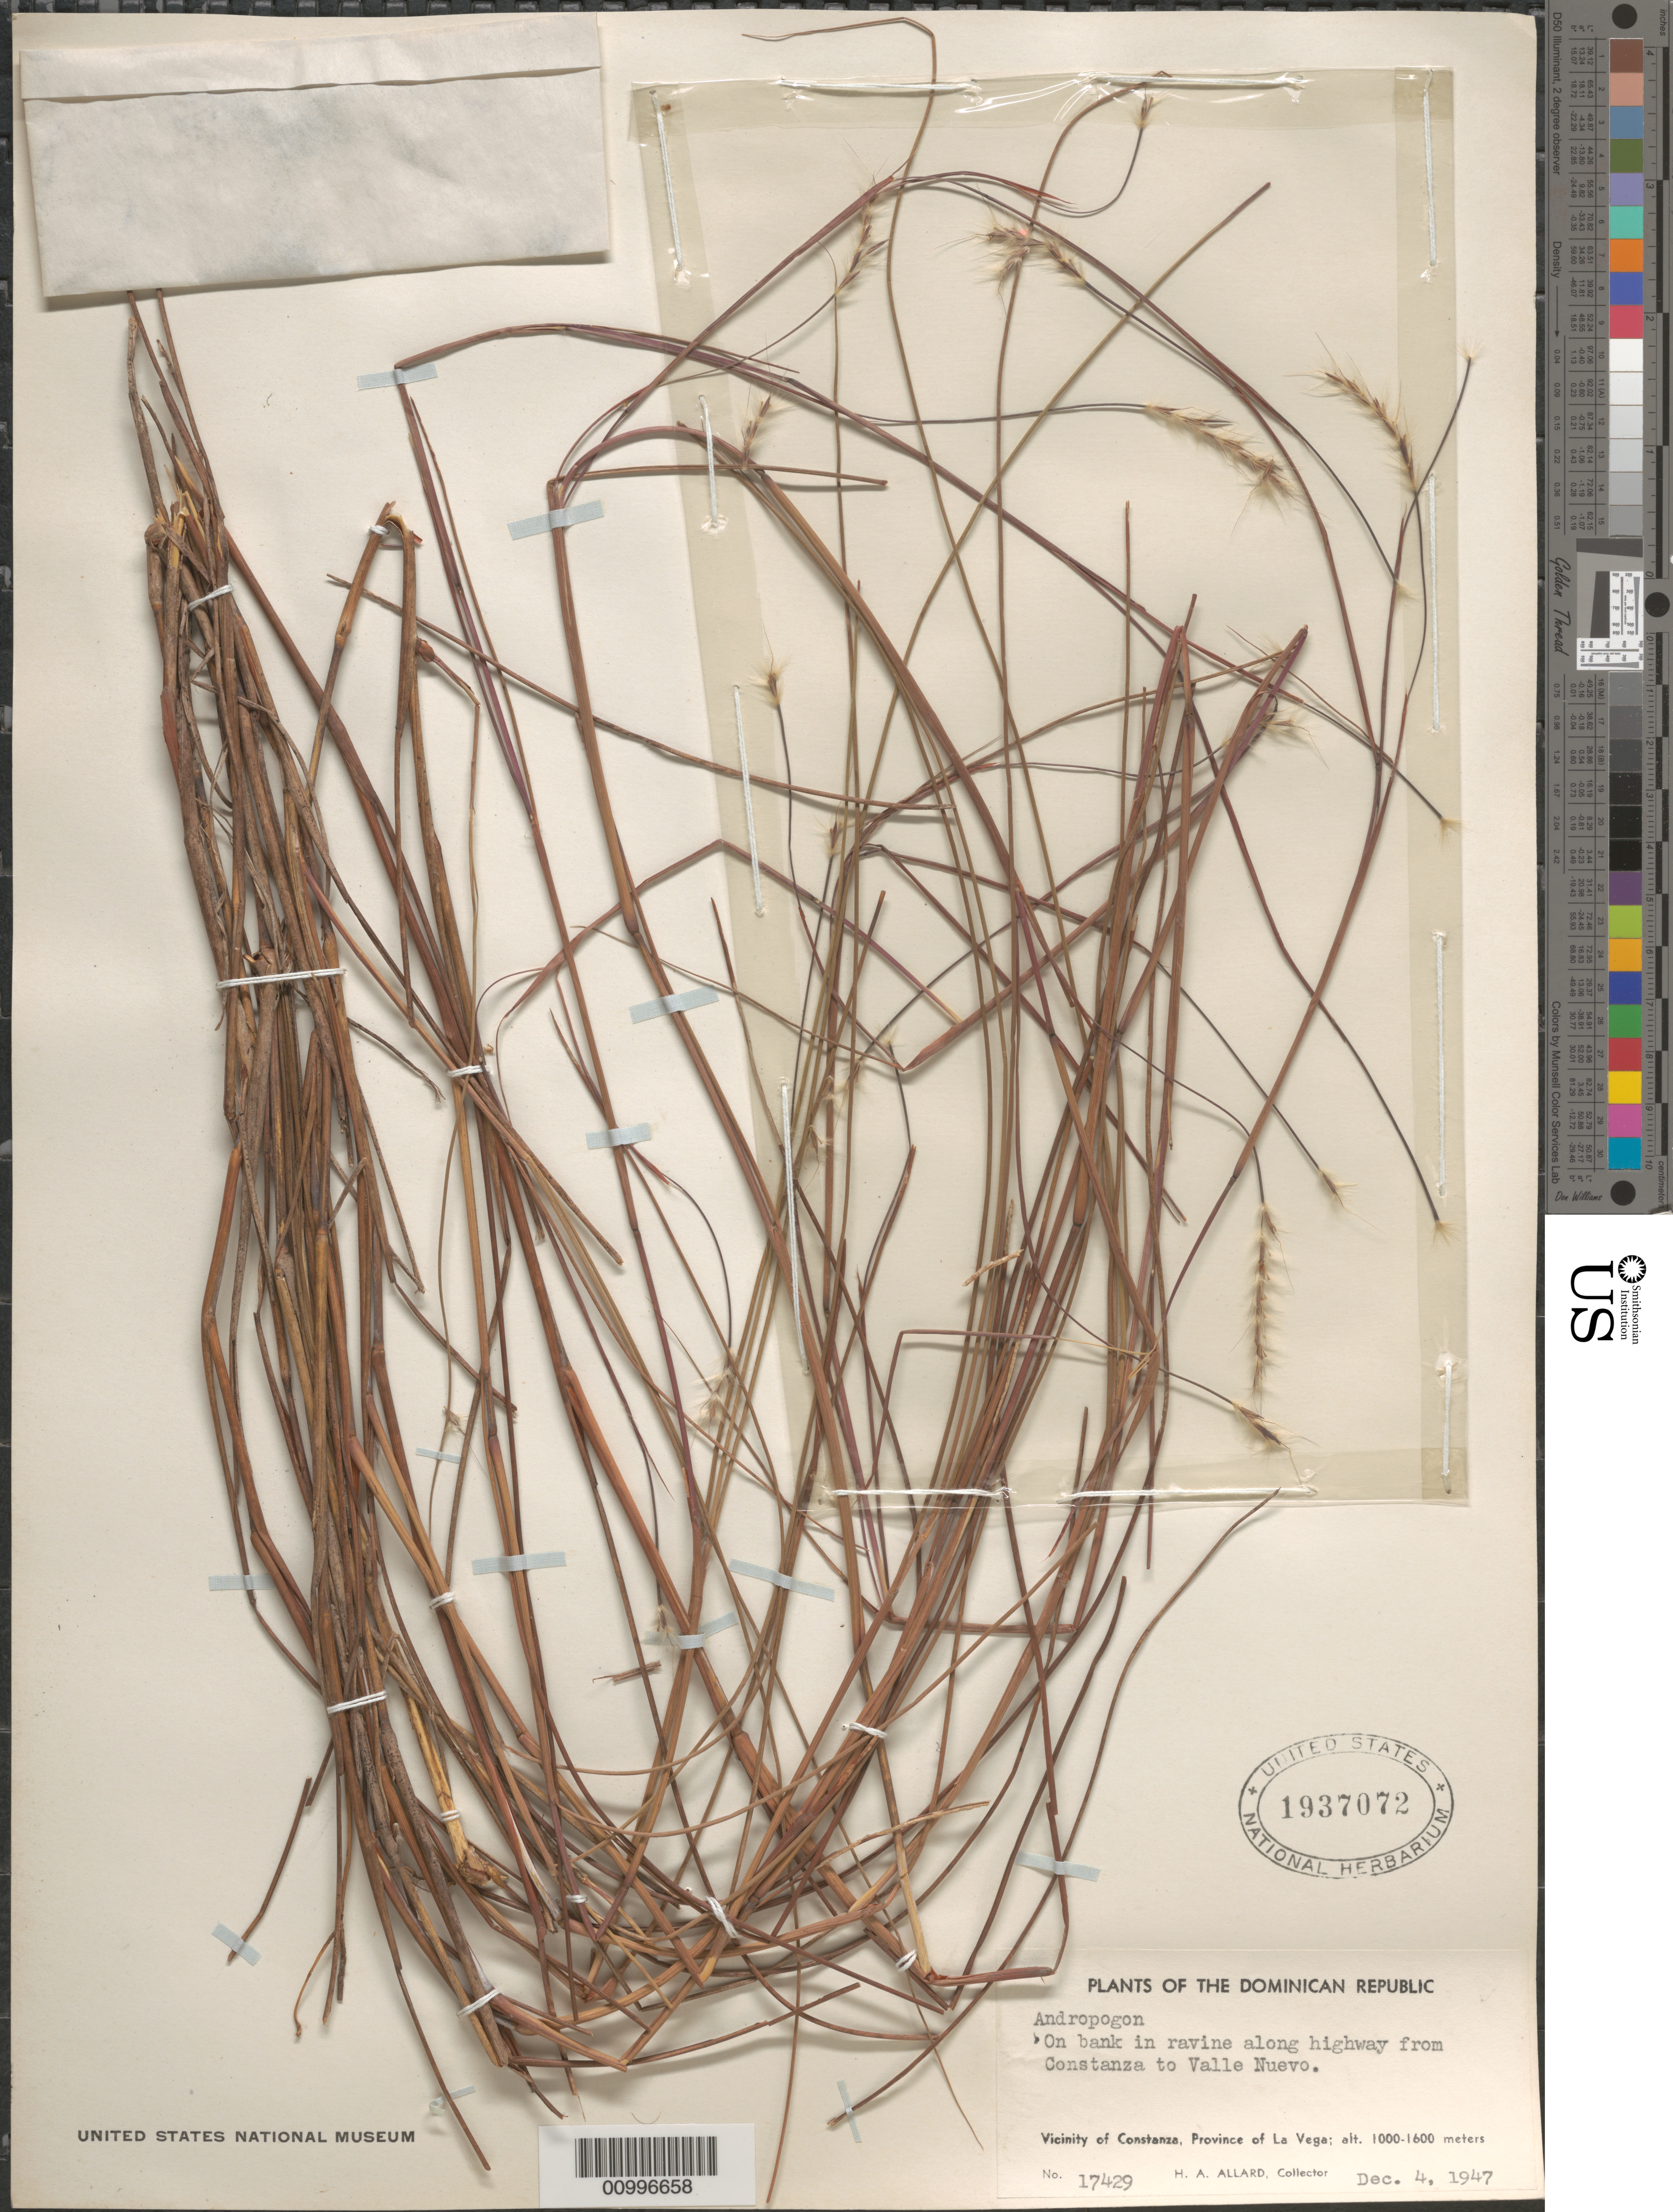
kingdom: Plantae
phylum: Tracheophyta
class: Liliopsida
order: Poales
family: Poaceae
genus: Andropogon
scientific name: Andropogon sp.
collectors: H. A. Allard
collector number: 17429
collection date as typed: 04 Dec 1947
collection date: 1947-12-04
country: Dominican Republic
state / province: La Vega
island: Hispaniola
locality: Valle Nuevo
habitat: on bank in ravine along highway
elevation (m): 1000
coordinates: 0 N, 0 E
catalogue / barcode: US 1937072